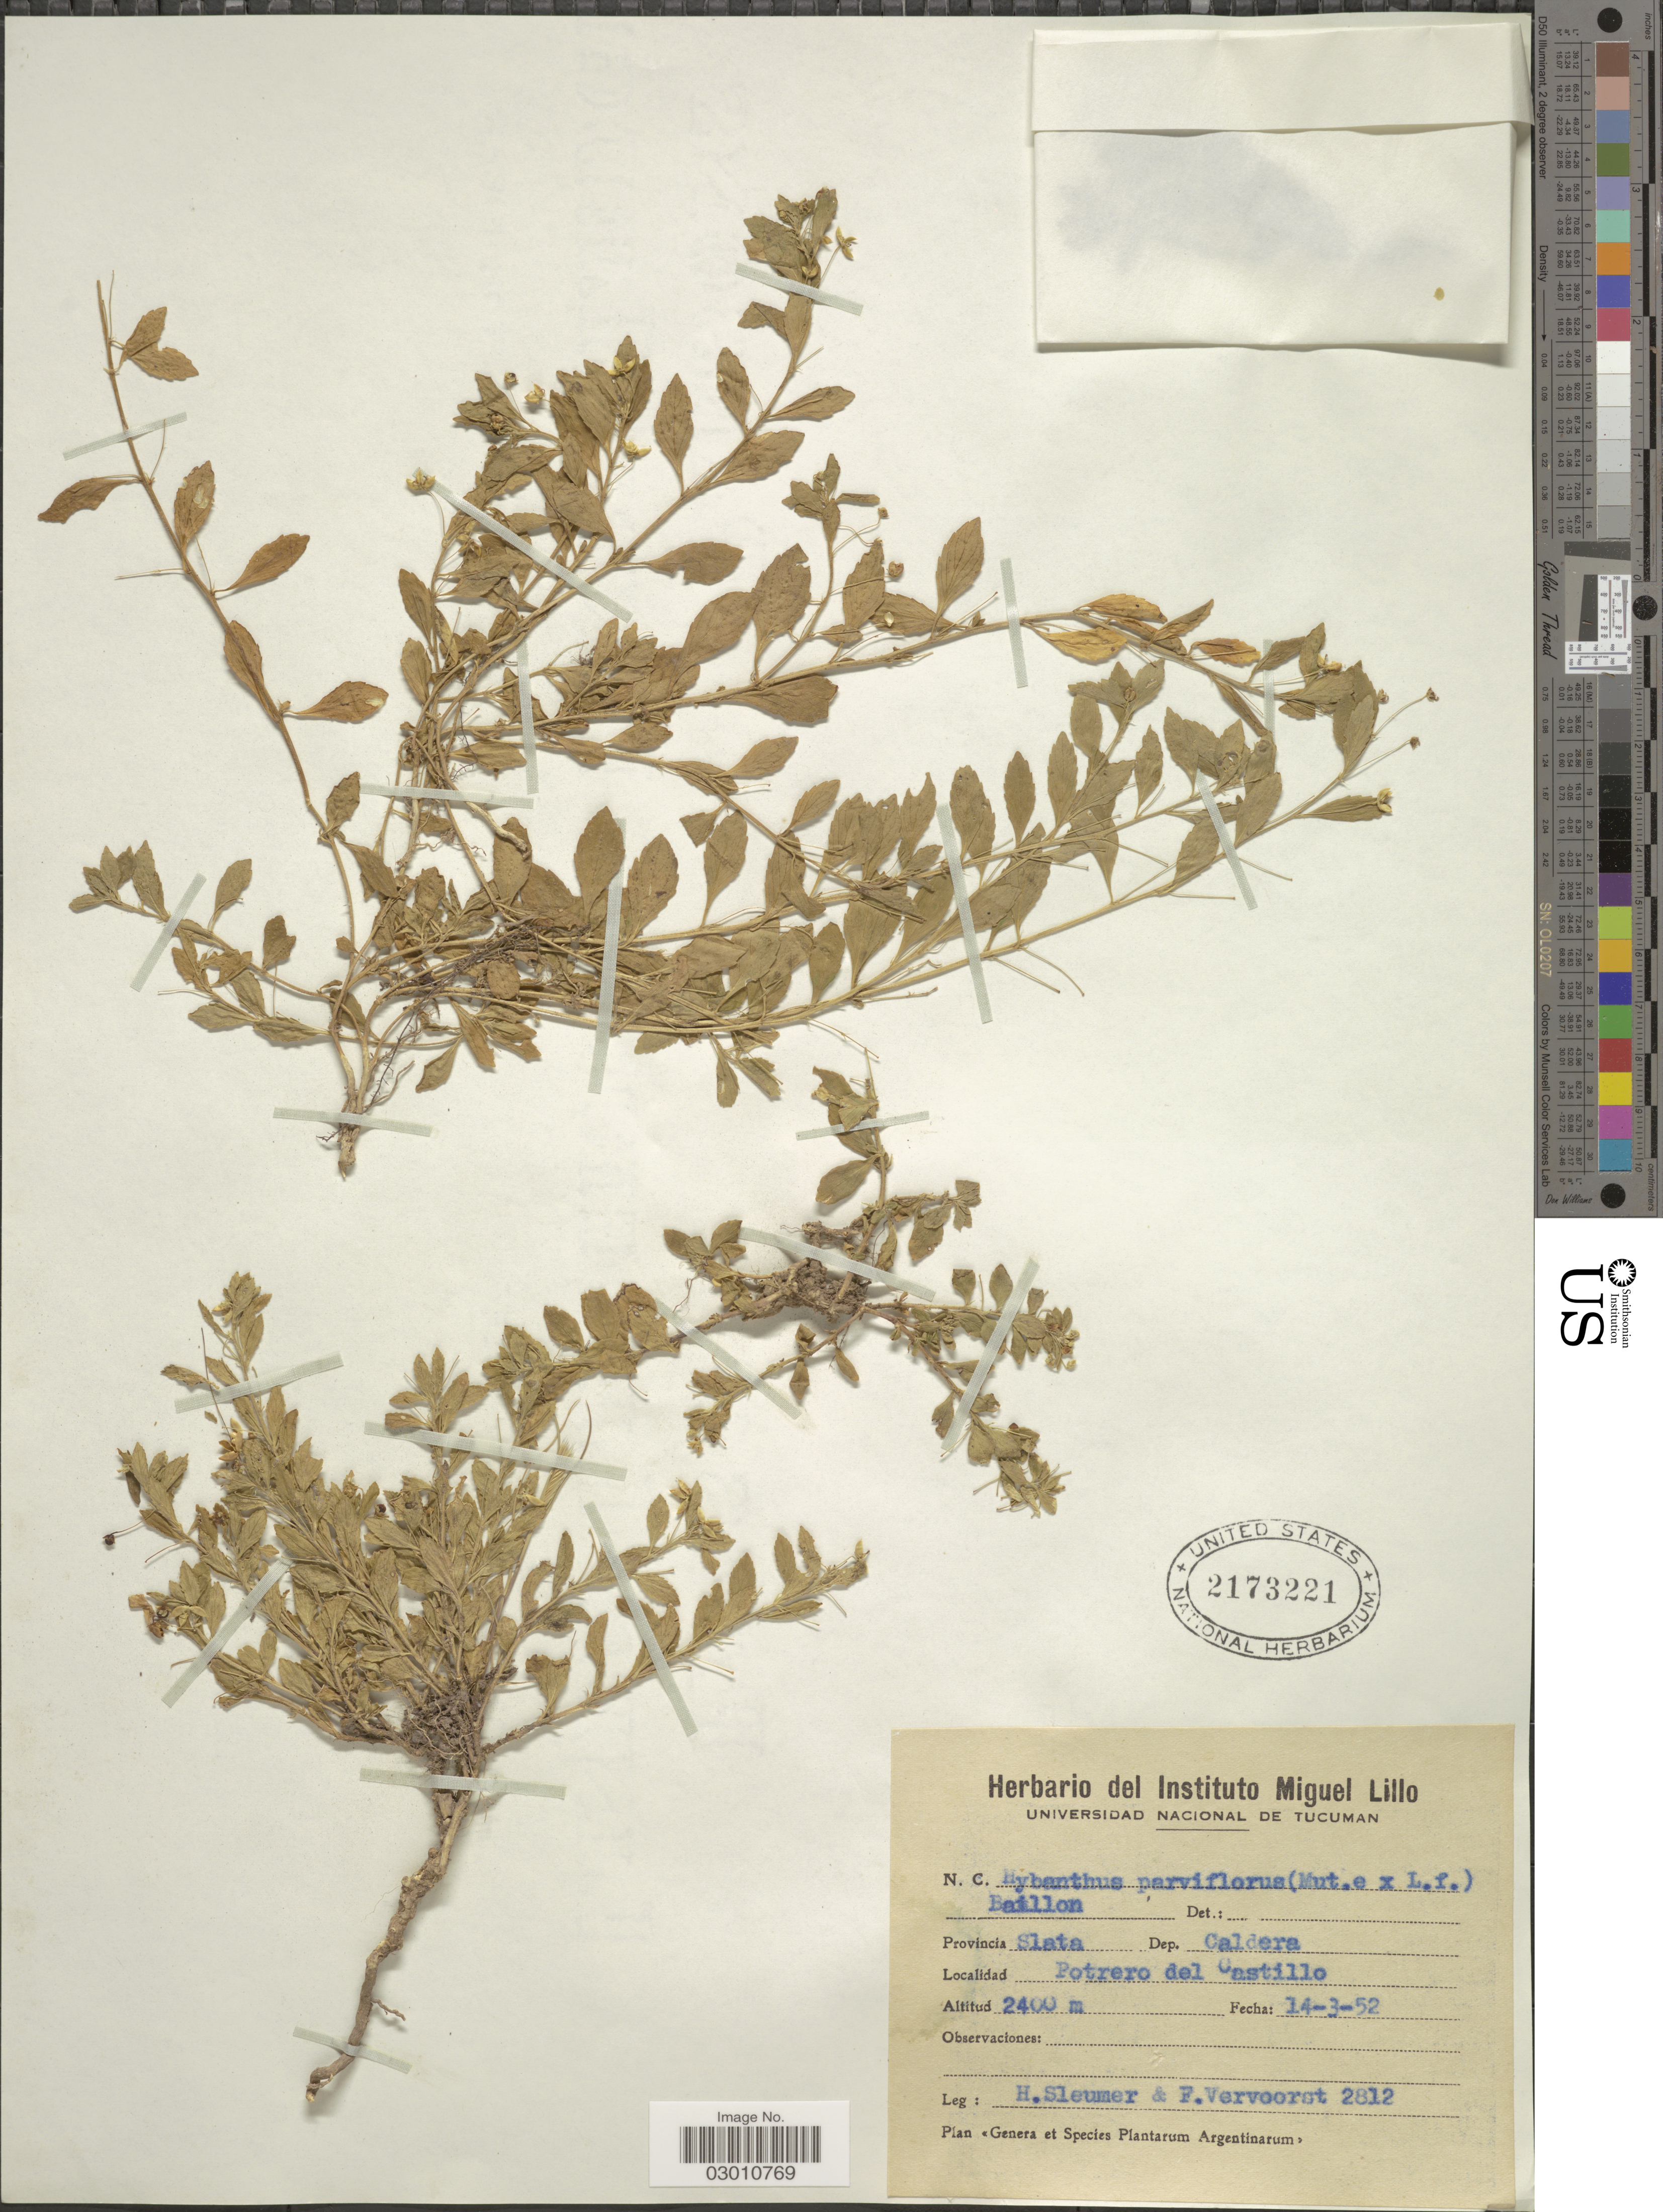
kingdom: Plantae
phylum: Tracheophyta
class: Magnoliopsida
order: Malpighiales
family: Violaceae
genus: Pombalia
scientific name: Pombalia parviflora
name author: (L. f.) Paula-Souza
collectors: H. O. Sleumer & F. Vervoorst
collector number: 2812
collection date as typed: Transcribed d/m/y: 14/3/52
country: Argentina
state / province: Tucuman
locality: Provincia Slata Dep. Caldera. Potrero del Castillo.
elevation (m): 2400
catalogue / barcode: US 2173221